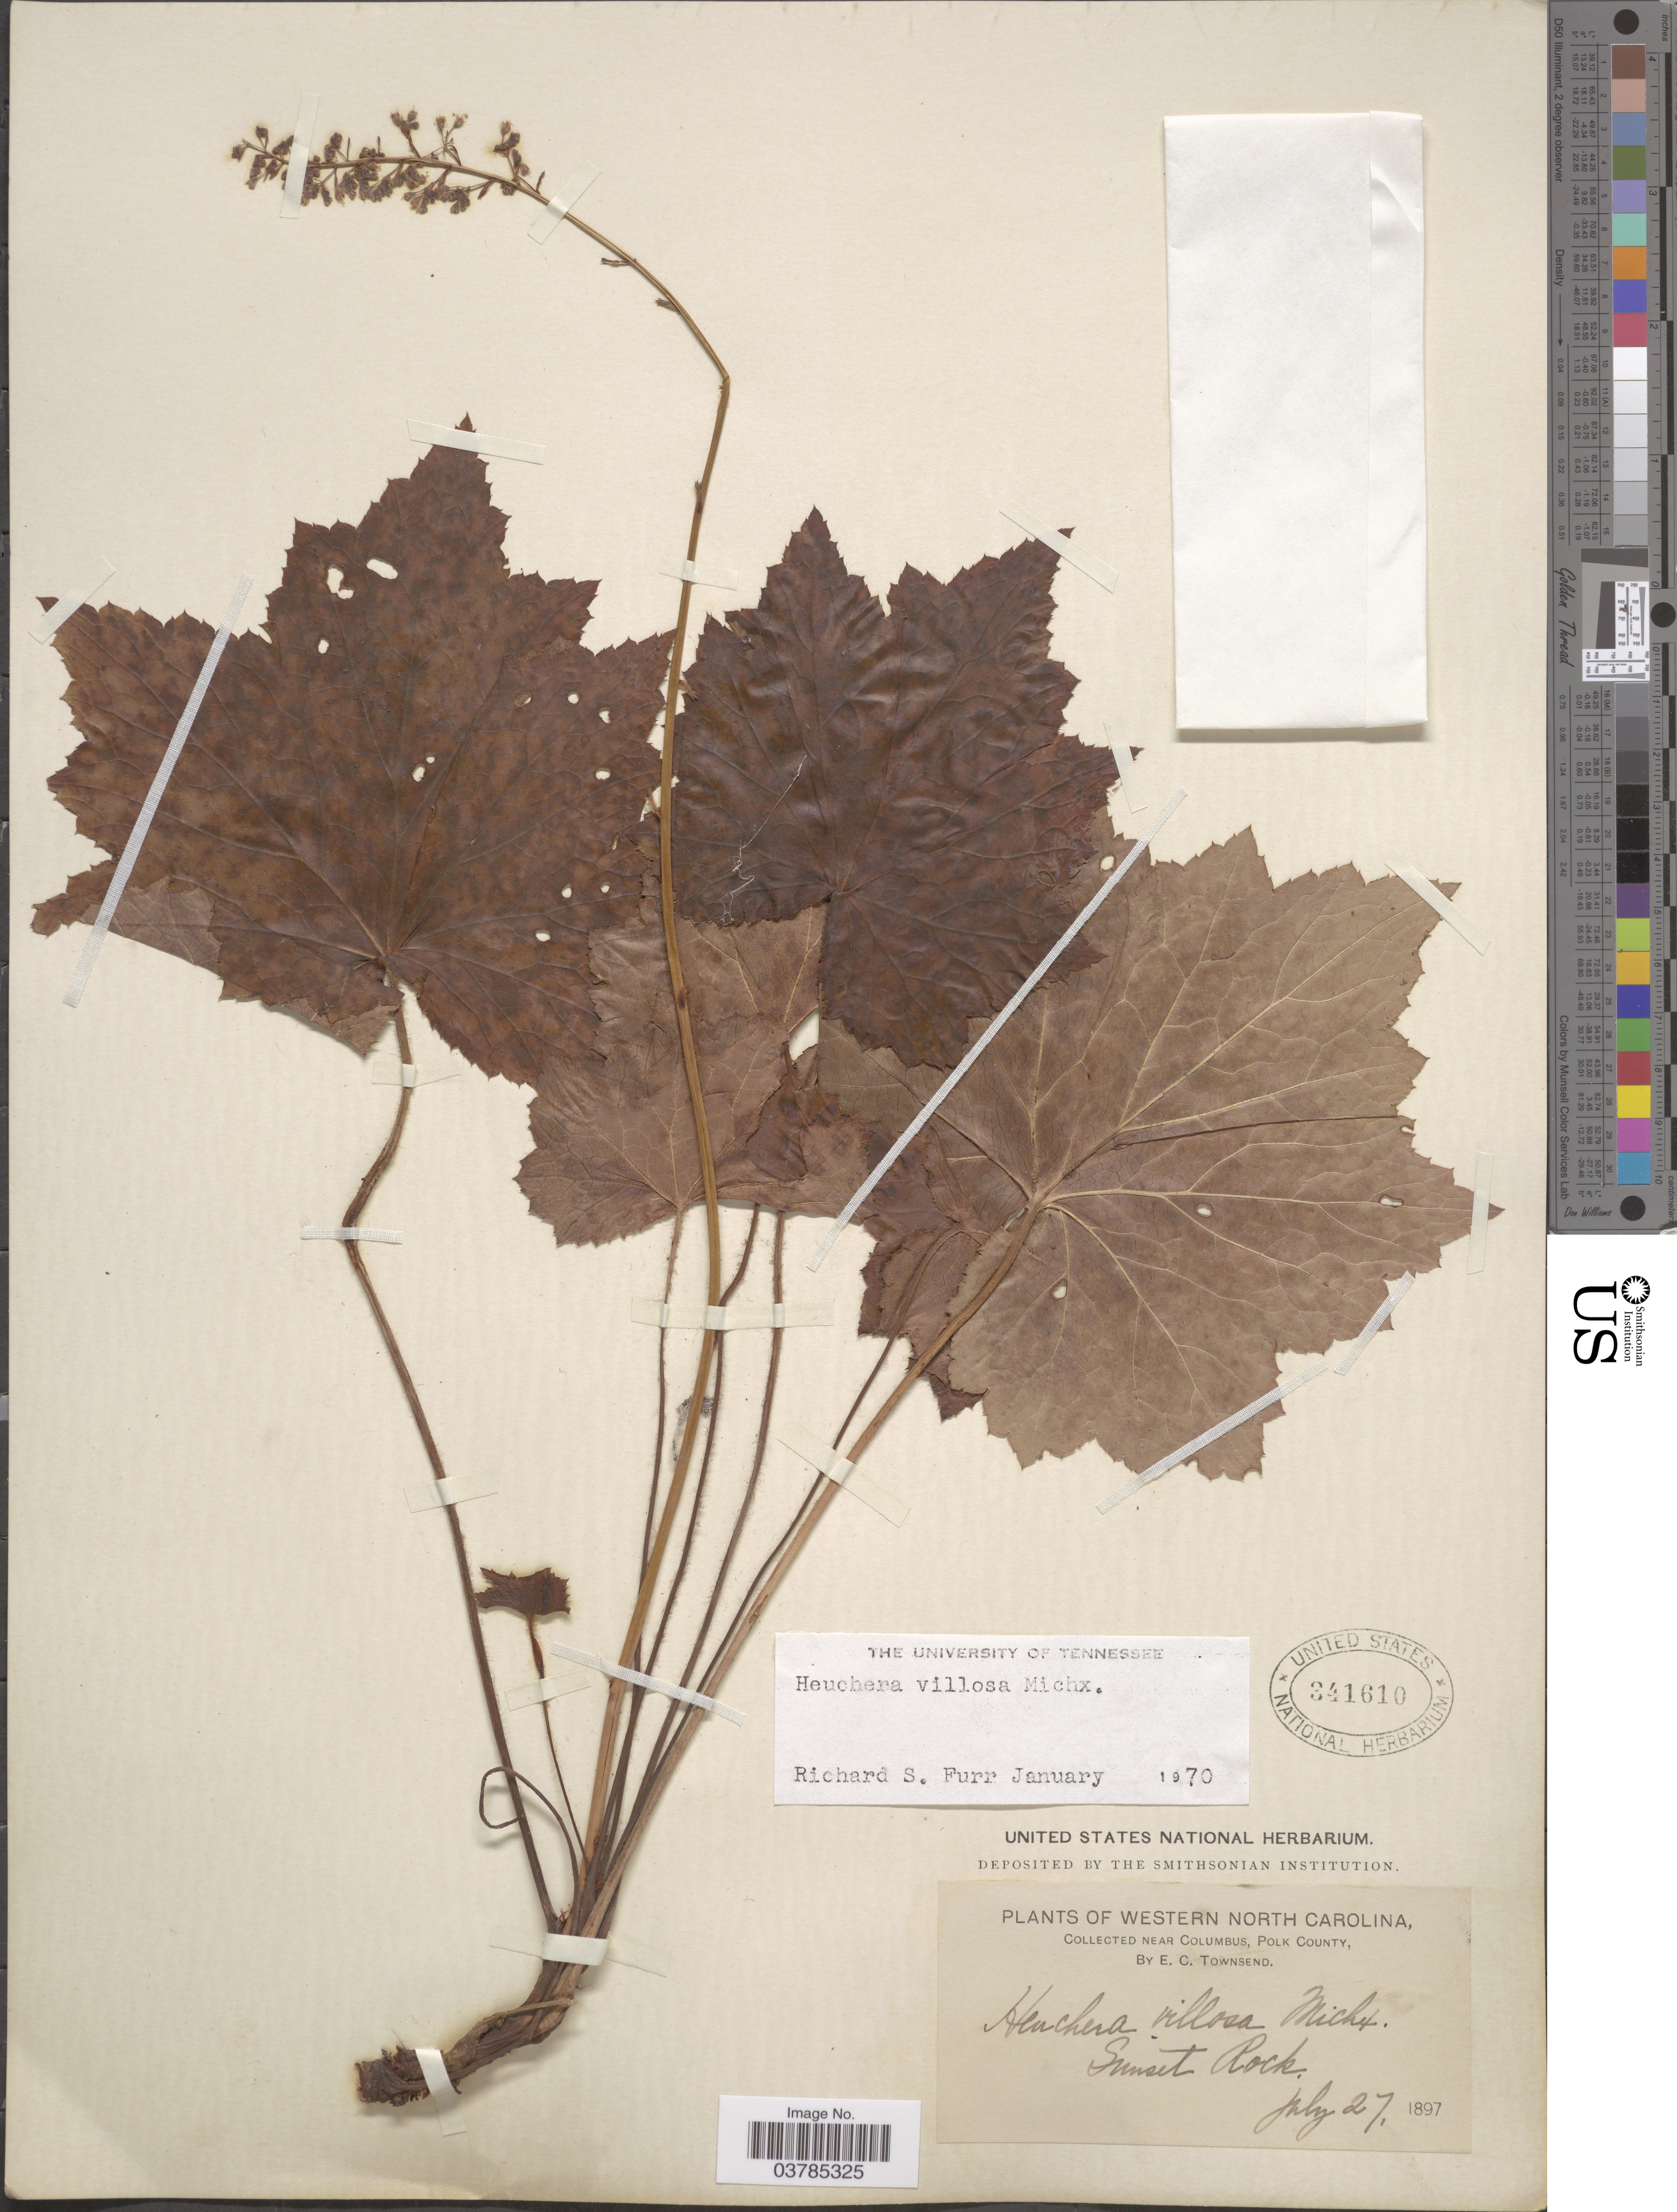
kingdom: Plantae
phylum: Tracheophyta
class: Magnoliopsida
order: Saxifragales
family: Saxifragaceae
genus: Heuchera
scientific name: Heuchera villosa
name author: Michx.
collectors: E. C. Townsend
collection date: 1897-07-27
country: United States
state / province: North Carolina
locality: Western North Carolina. Near Columbus, Polk County. Sunset Rock.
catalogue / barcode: US 341610